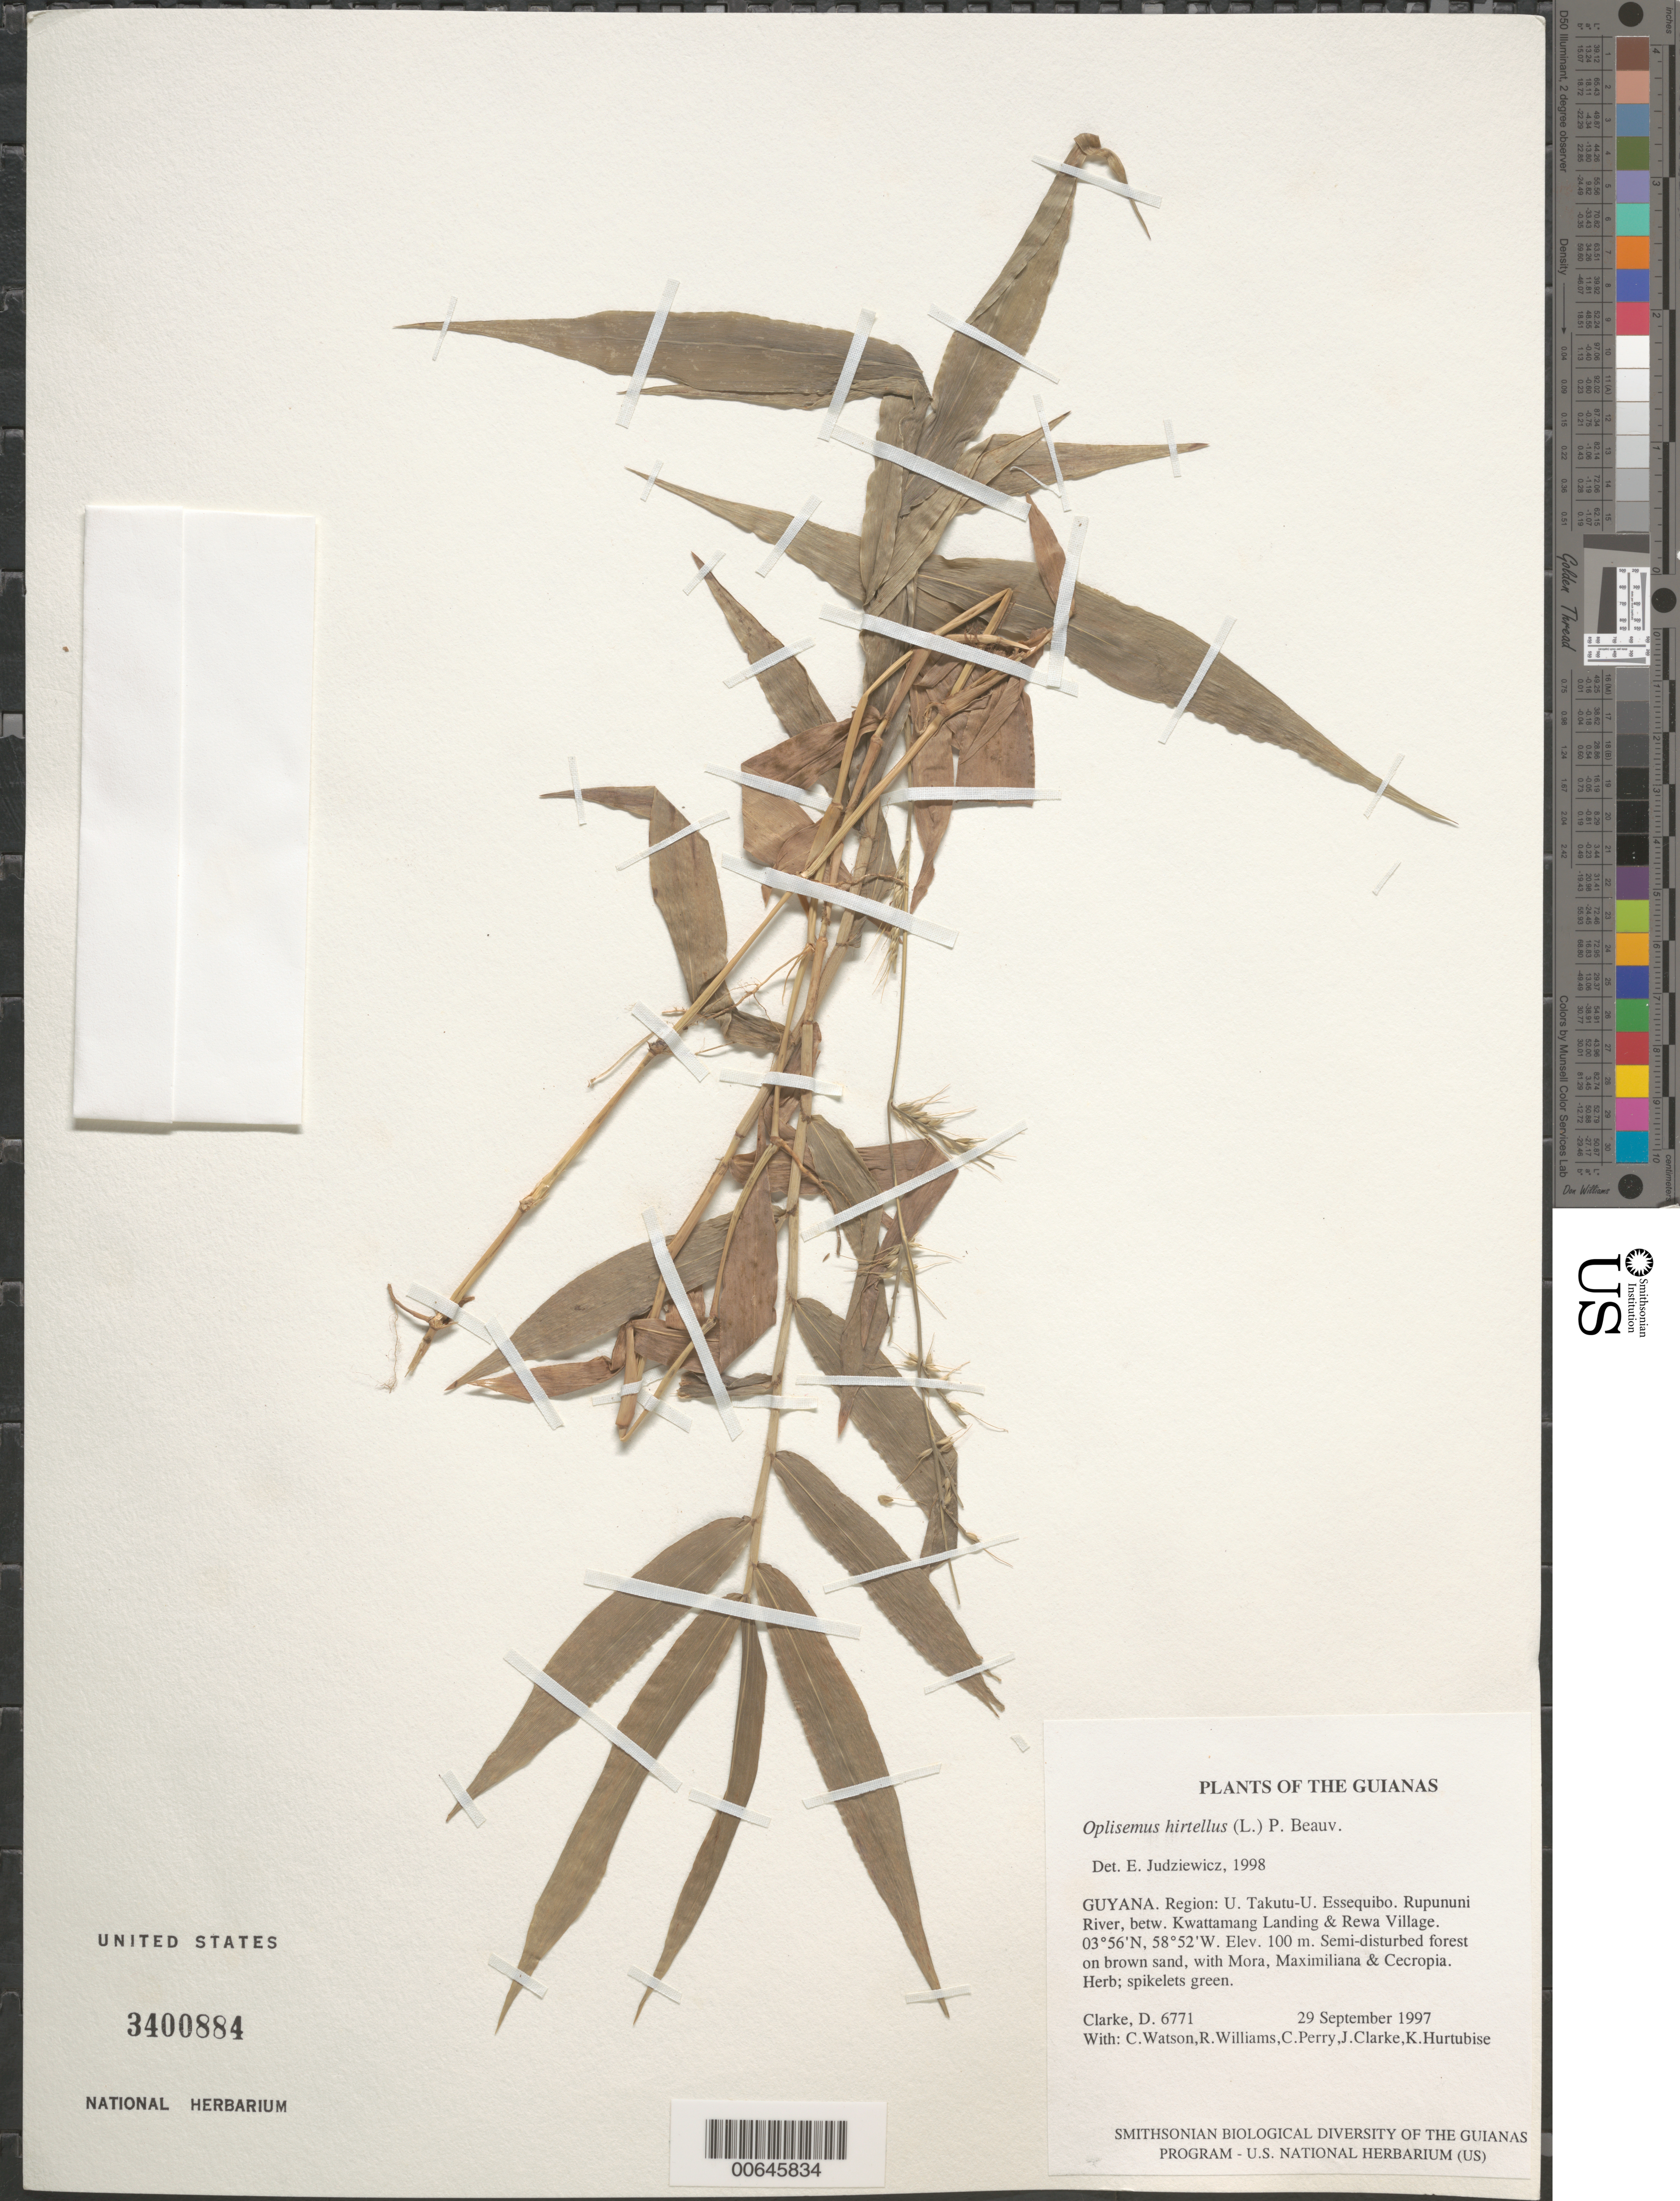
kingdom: Plantae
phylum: Tracheophyta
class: Liliopsida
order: Poales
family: Poaceae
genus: Oplismenus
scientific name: Oplismenus hirtellus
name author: (L.) P. Beauv.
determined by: Judziewicz, E. J.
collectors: H. D. Clarke, C. Watson, R. Williams, C. Perry, J. Clarke & K. Hurtubise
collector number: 6771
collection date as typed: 29 September 1997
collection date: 1997-09-29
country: Guyana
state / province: U. Takutu-U. Essequibo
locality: Rupununi River, betw. Kwattamang Landing & Rewa Village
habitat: Semi-disturbed forest on brown sand, with Mora, Maximiliana & Cecropia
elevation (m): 100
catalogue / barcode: US 3400884